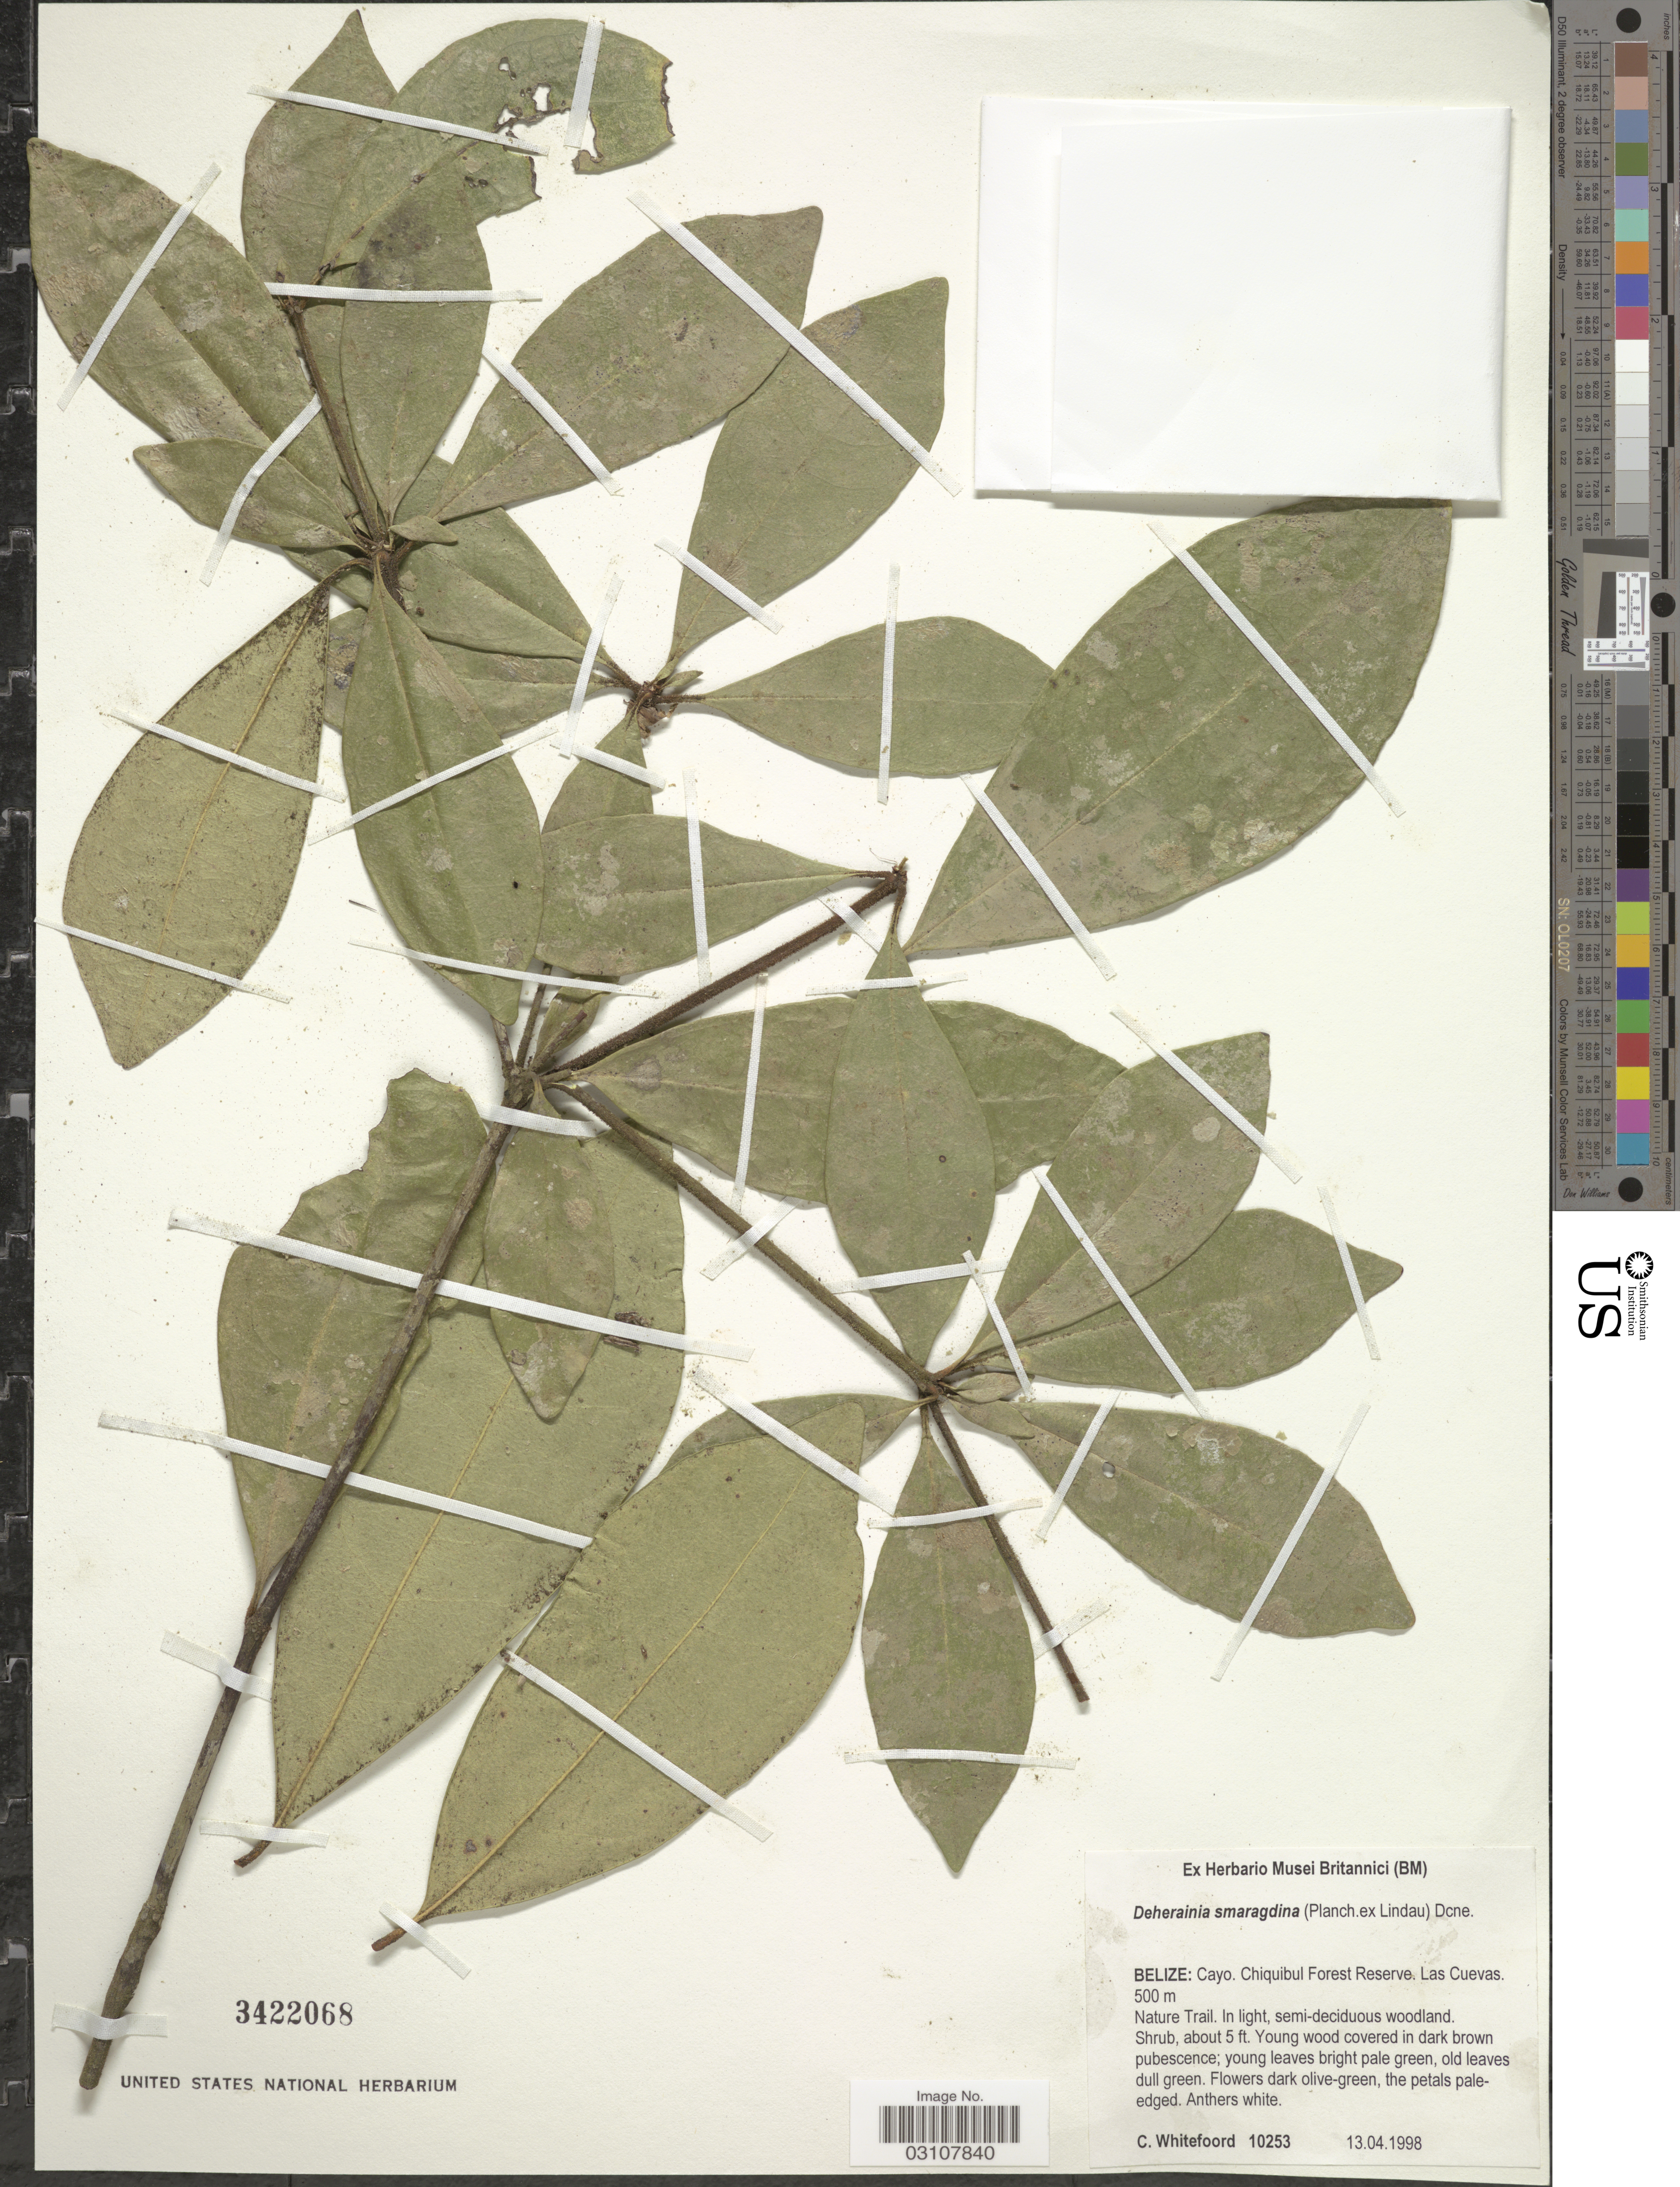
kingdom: Plantae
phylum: Tracheophyta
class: Magnoliopsida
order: Ericales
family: Primulaceae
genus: Deherainia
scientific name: Deherainia smaragdina subsp. smaragdina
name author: (Planch. ex Linden) Decne.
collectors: C. Whitefoord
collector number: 10253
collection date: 1998-04-13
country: Belize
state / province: Cayo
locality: Chiquibul Forest Reserve. Las Cuevas. Nature Trail.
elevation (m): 500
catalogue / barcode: US 3422068